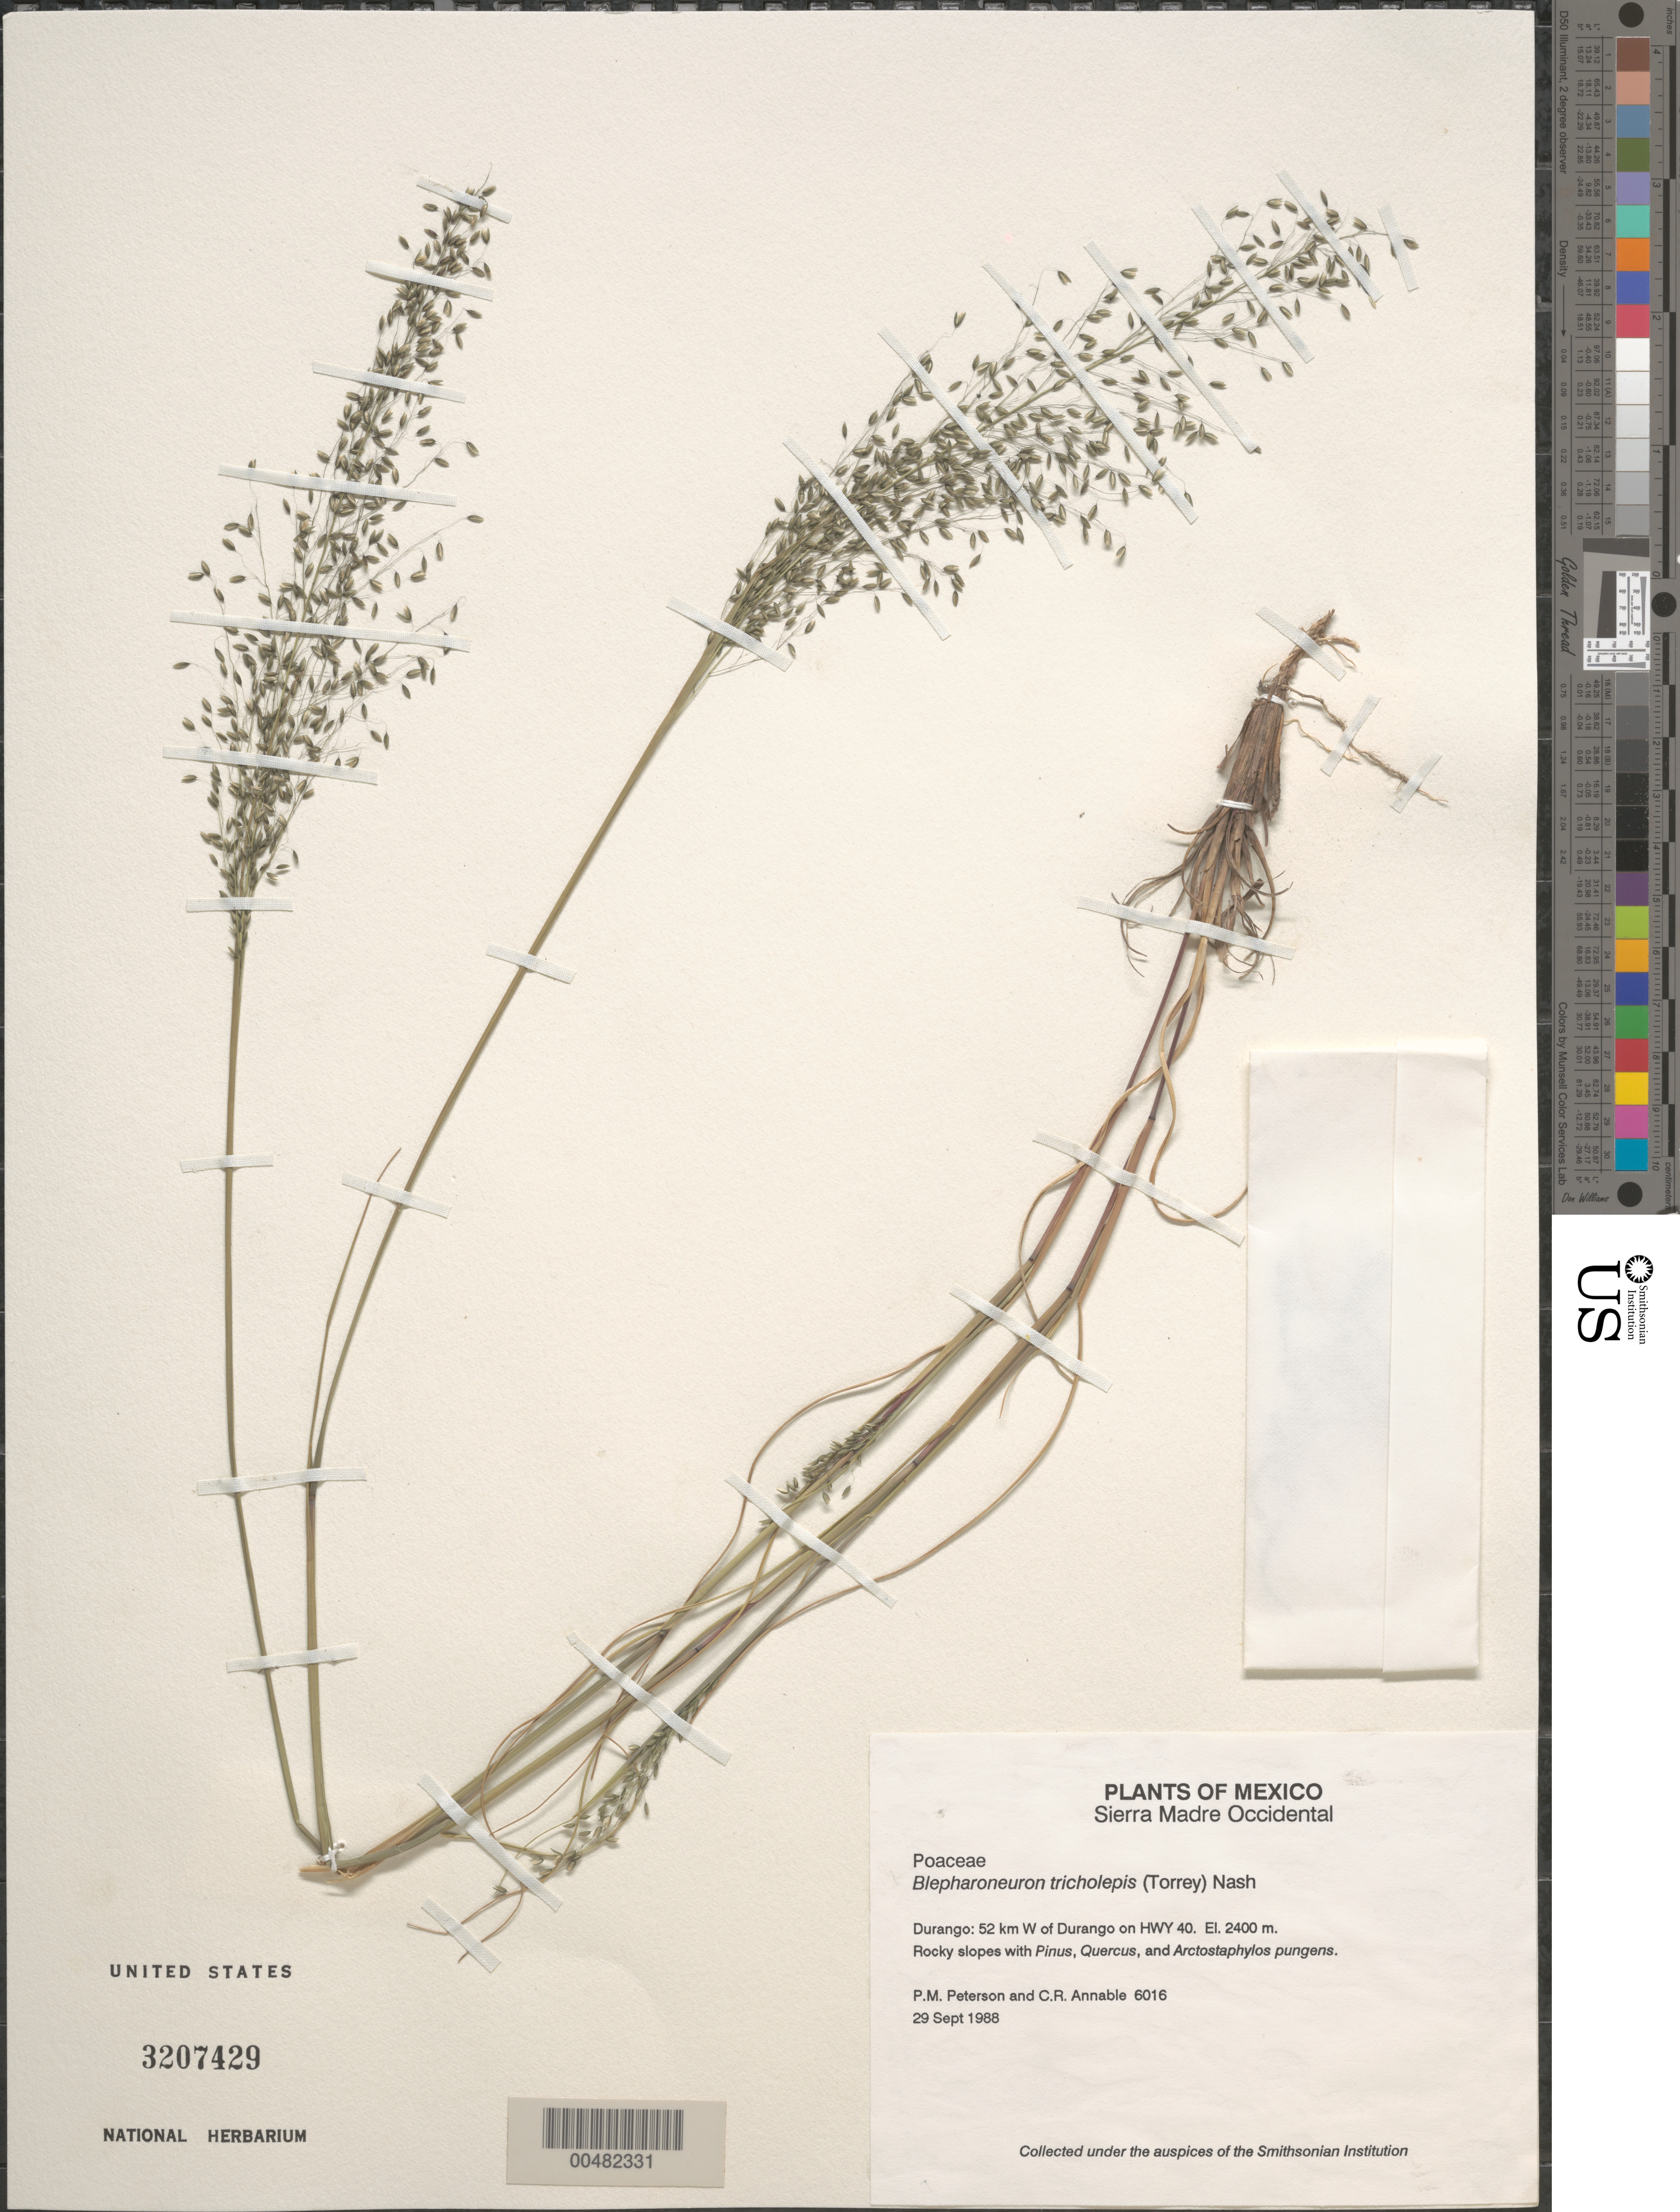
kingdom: Plantae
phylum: Tracheophyta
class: Liliopsida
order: Poales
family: Poaceae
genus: Blepharoneuron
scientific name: Blepharoneuron tricholepis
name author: (Torr.) Nash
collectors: P. M. Peterson & C. R. Annable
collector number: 6016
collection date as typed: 29 Sep 1988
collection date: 1988-09-29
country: Mexico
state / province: Durango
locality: Sierra Madre Occidental, 52 km W of Durango on Hwy 40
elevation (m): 2400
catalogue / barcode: US 3207429